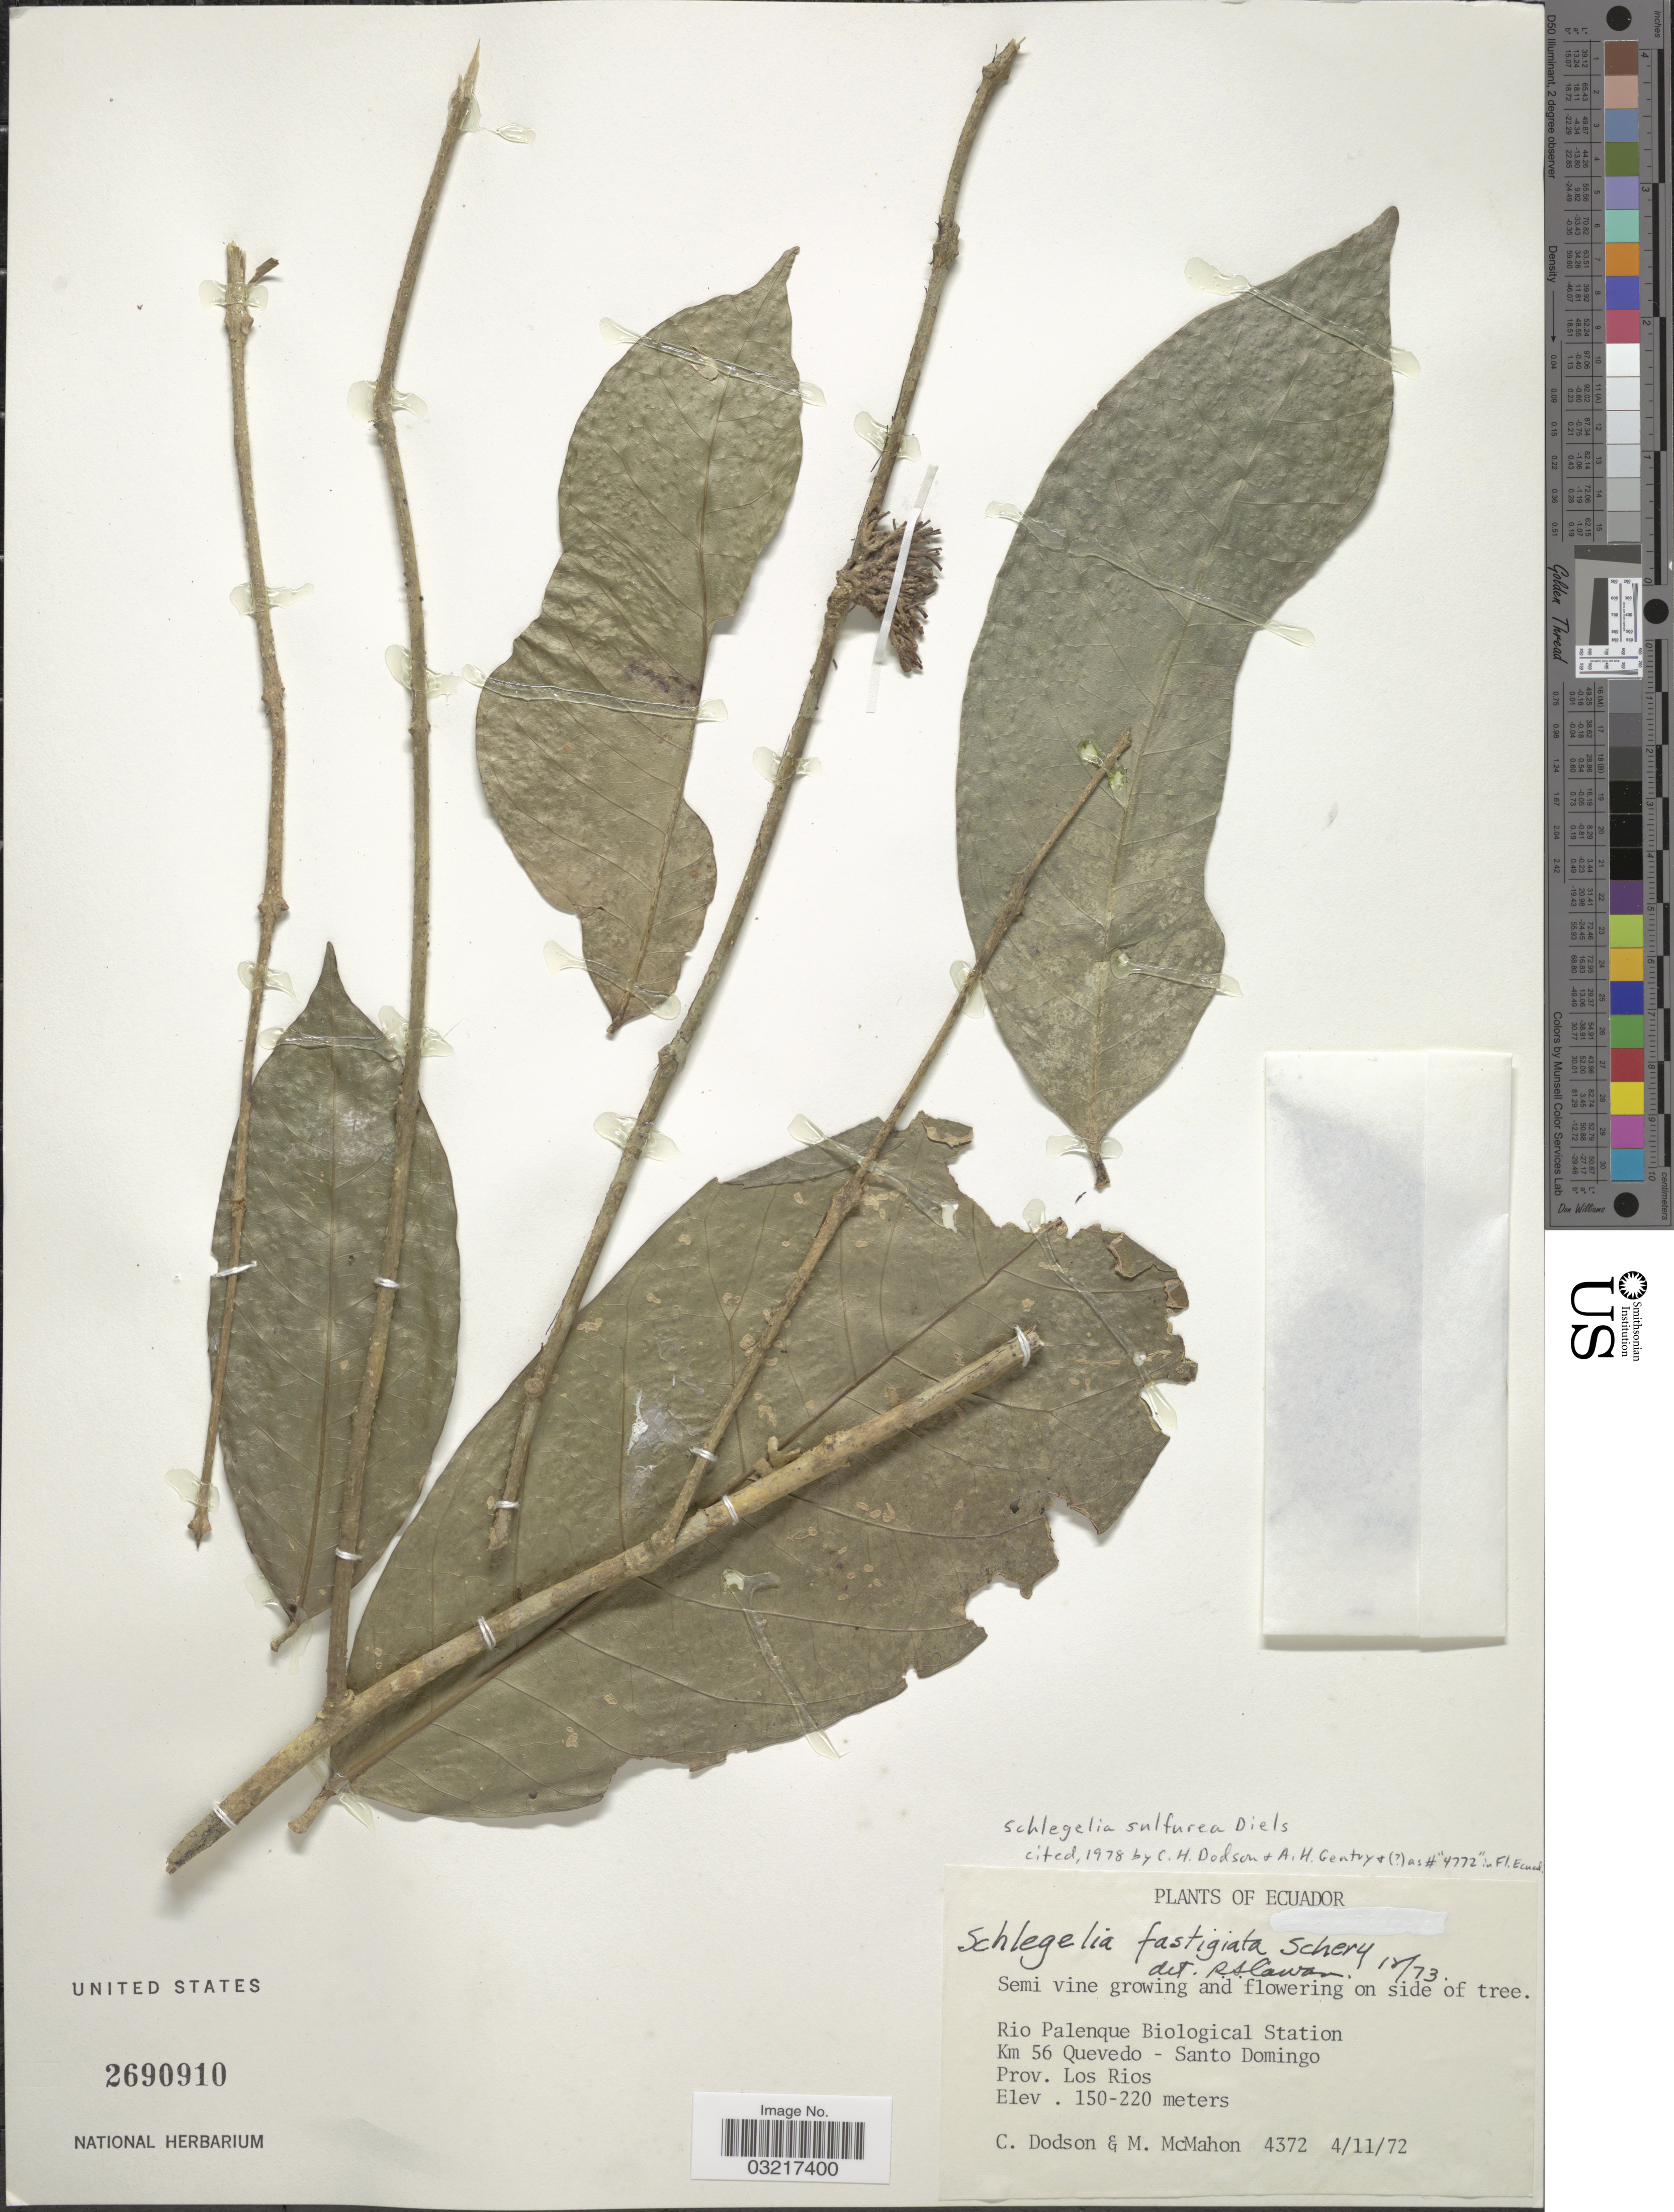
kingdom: Plantae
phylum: Tracheophyta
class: Magnoliopsida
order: Lamiales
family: Schlegeliaceae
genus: Schlegelia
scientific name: Schlegelia sulphurea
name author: Diels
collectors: C. Dodson & M. McMahon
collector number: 4372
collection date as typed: Transcribed d/m/y: 4/11/72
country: Ecuador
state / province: Los Ríos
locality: Rio Palenque Biological Station. Km 56 Quevedo - Santo Domingo.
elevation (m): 150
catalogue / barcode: US 2690910